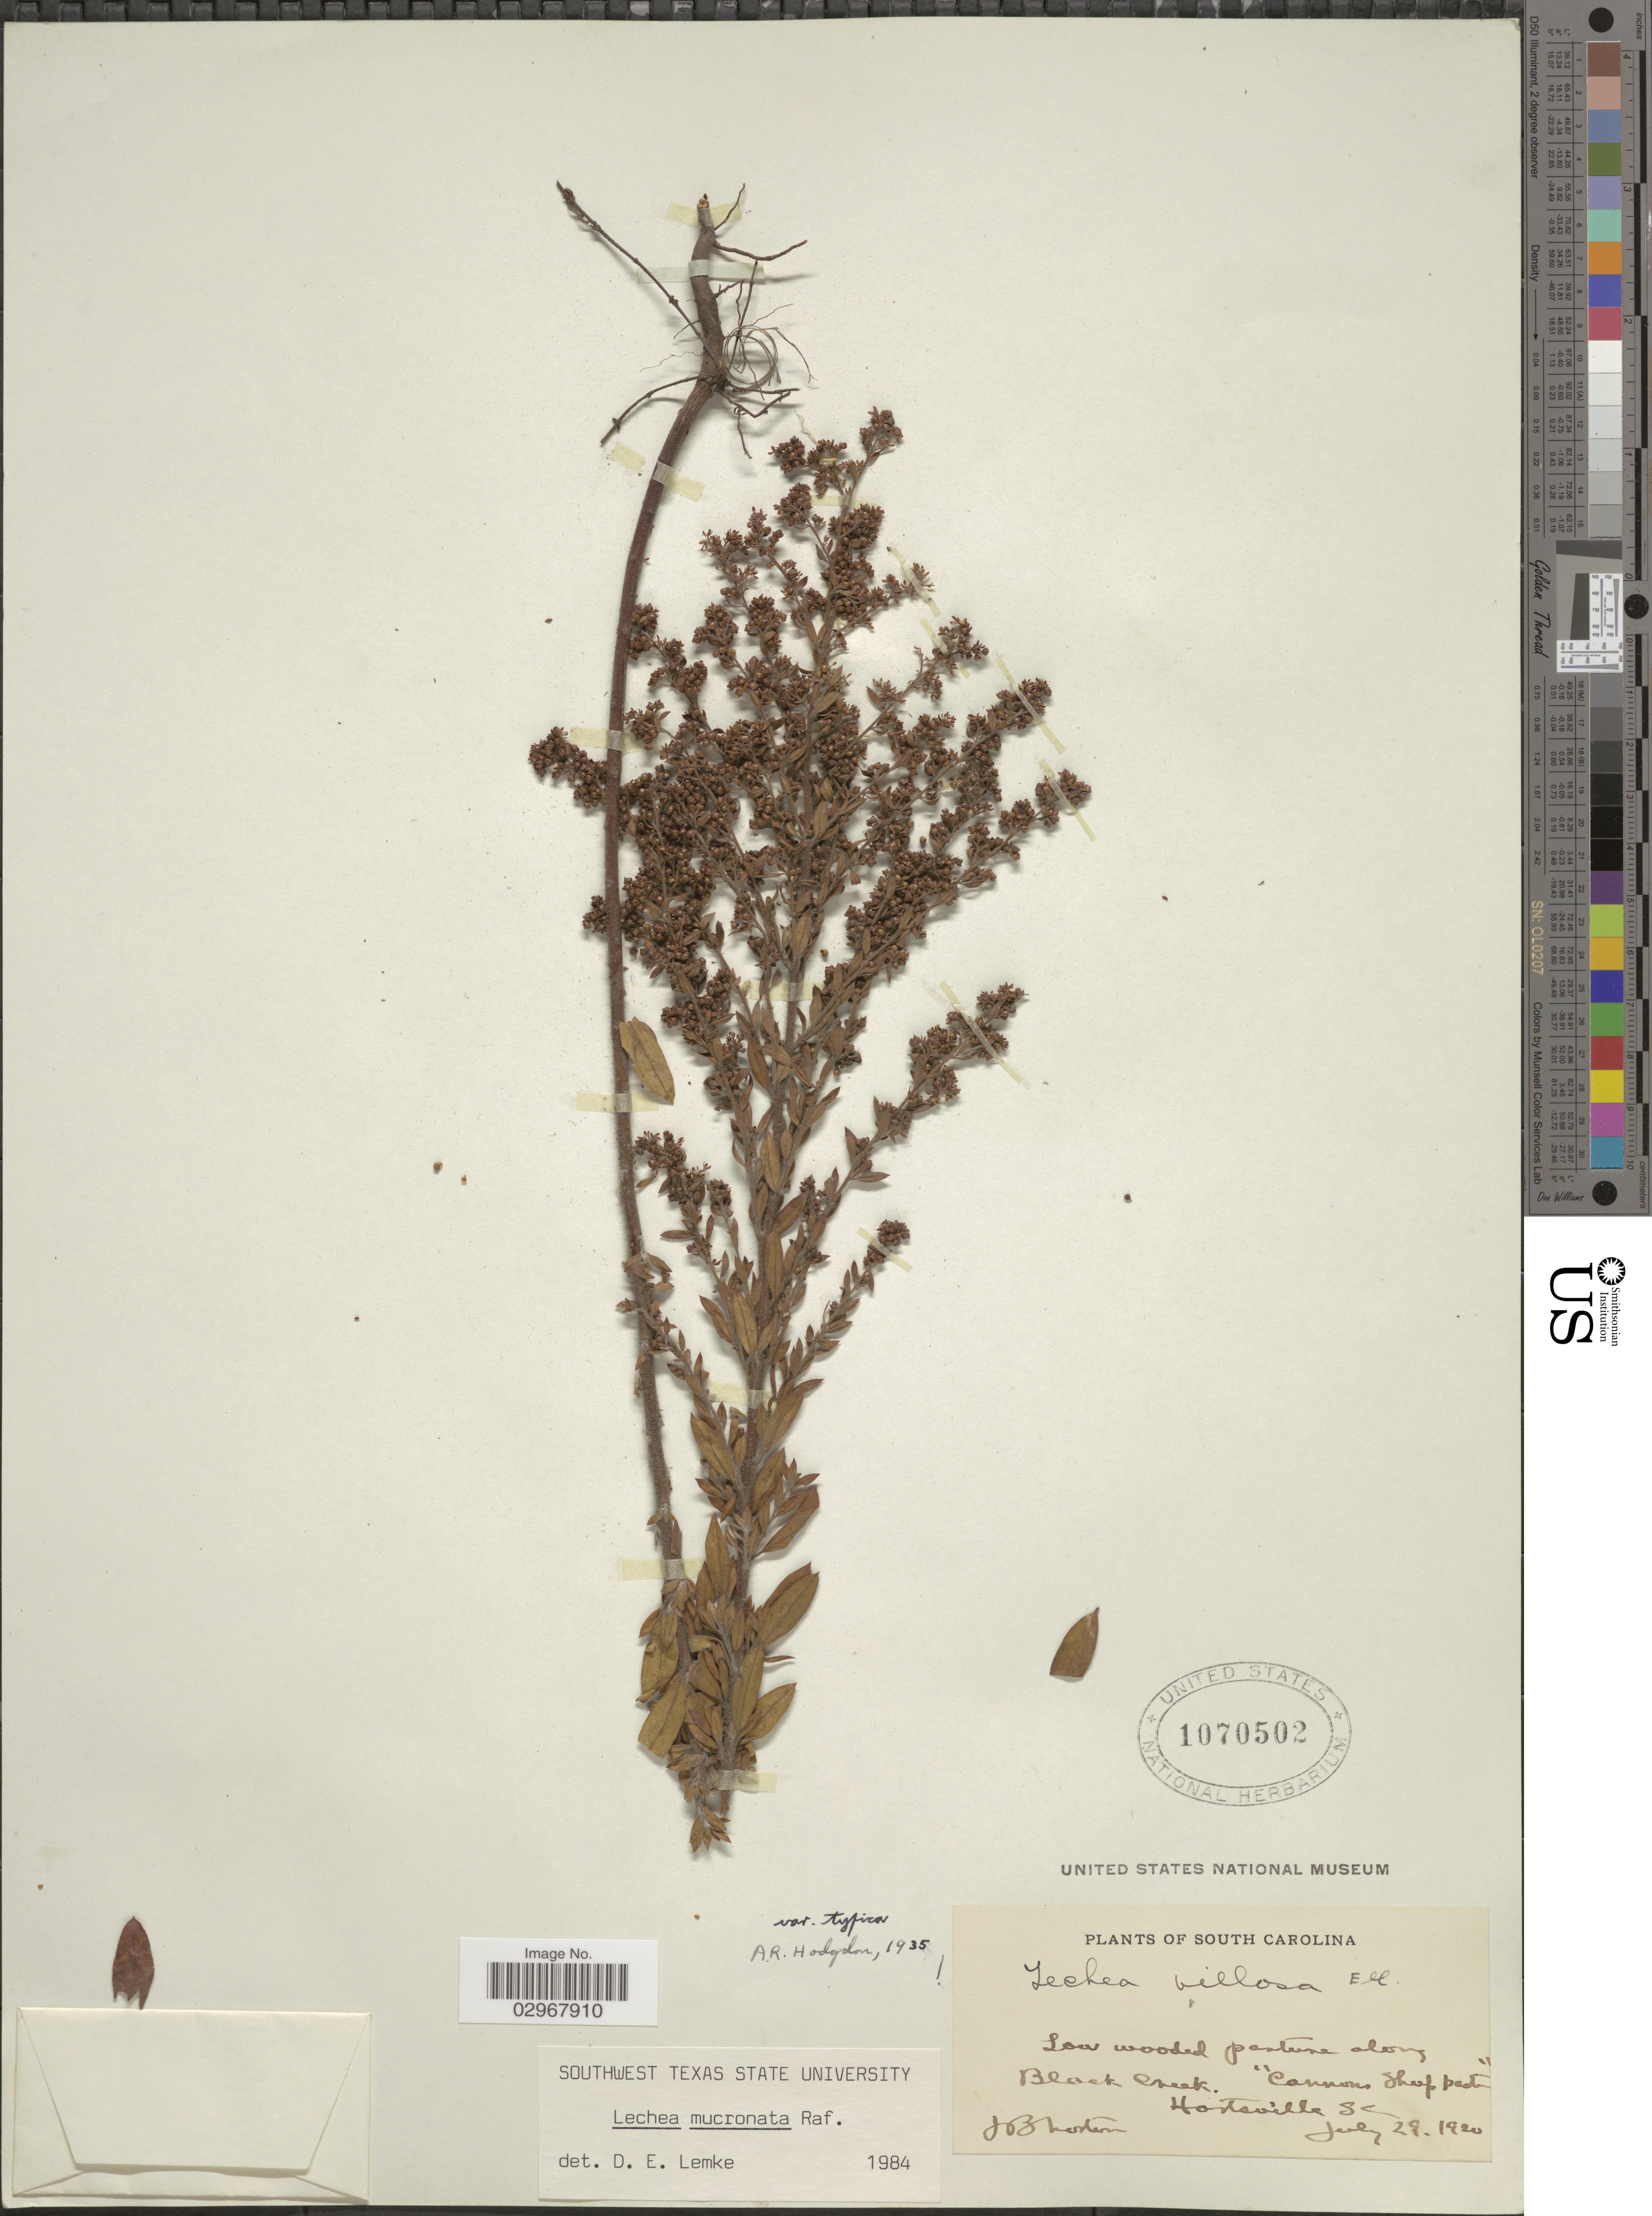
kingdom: Plantae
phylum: Tracheophyta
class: Magnoliopsida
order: Malvales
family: Cistaceae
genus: Lechea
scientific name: Lechea mucronata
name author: Raf.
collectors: J. Horton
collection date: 1920-07-29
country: United States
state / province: South Carolina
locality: Low wooded pasture along Black Creek. Hartsville.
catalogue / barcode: US 1070502